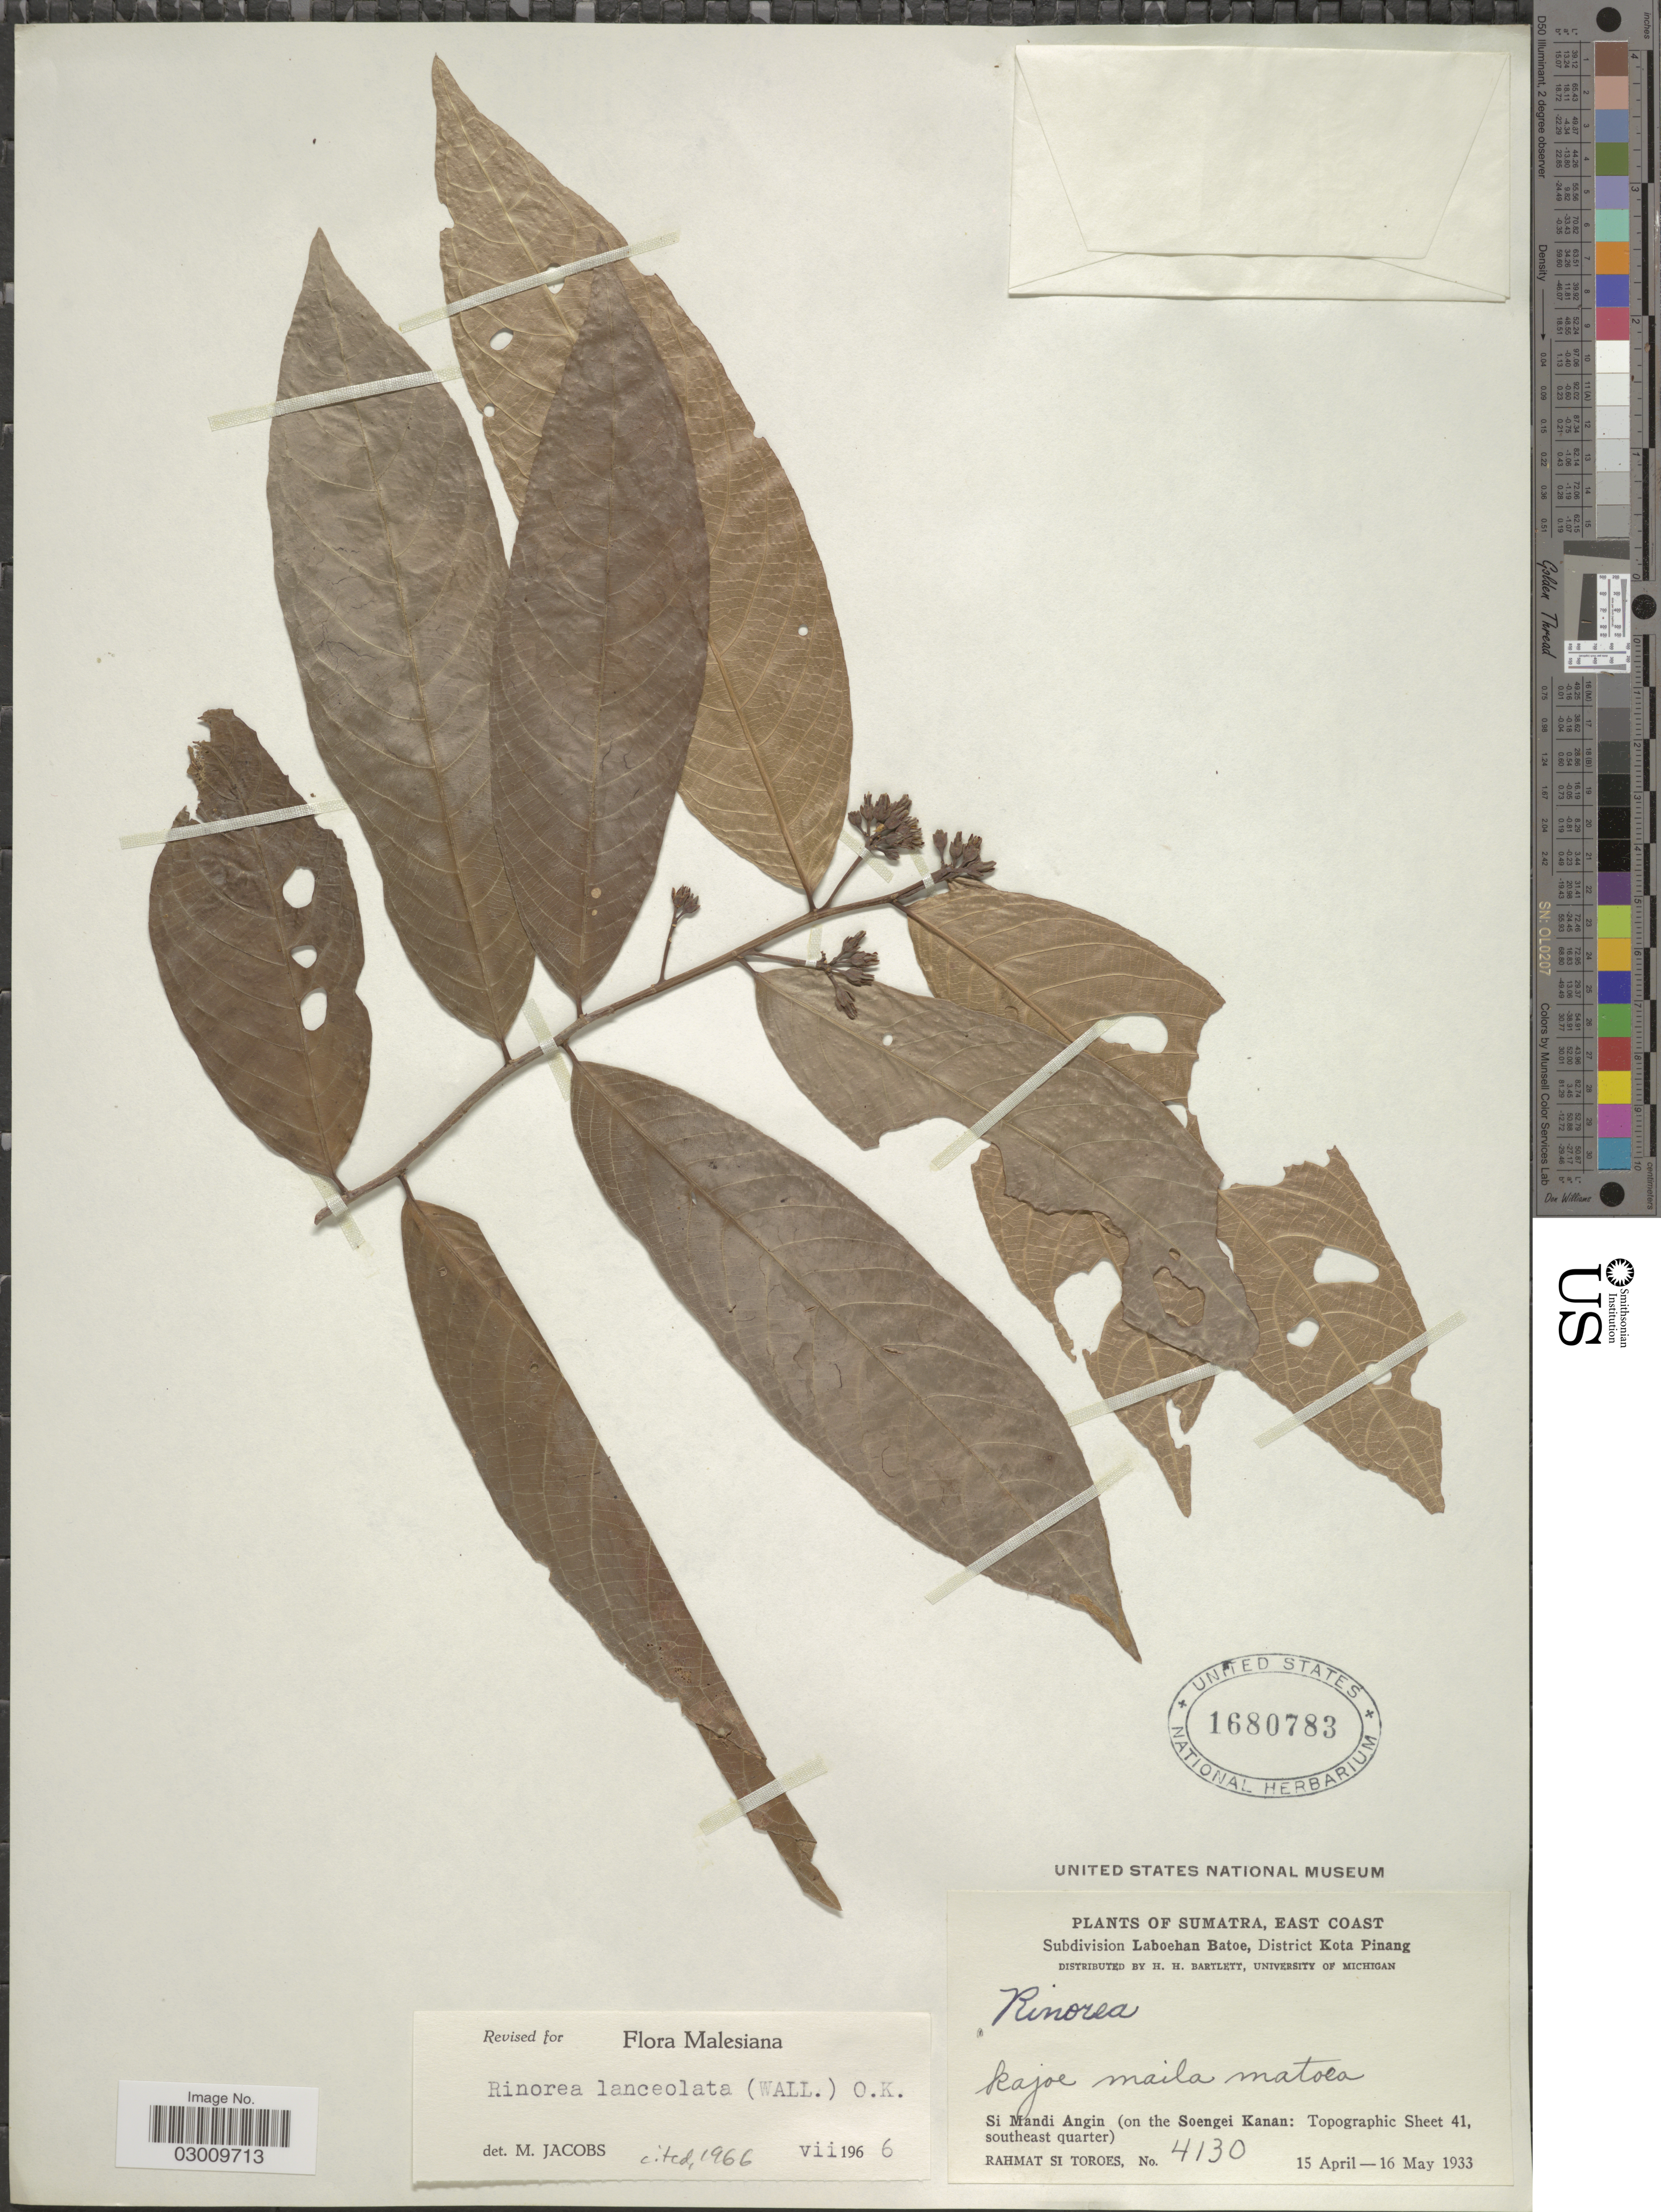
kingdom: Plantae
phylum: Tracheophyta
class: Magnoliopsida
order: Malpighiales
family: Violaceae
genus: Rinorea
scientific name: Rinorea lanceolata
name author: (Wall.) Kuntze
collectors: Rahmat Si Boeea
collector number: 4130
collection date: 1933-04-15/1933-05-16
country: Indonesia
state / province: Sumatra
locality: East Coast. Subdivision Laboehan Batoe, District Kota Pinang. Si Mandi Angin (on the Soengei Kanan: Topographic Sheet 41, southeast quarter).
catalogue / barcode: US 1680783